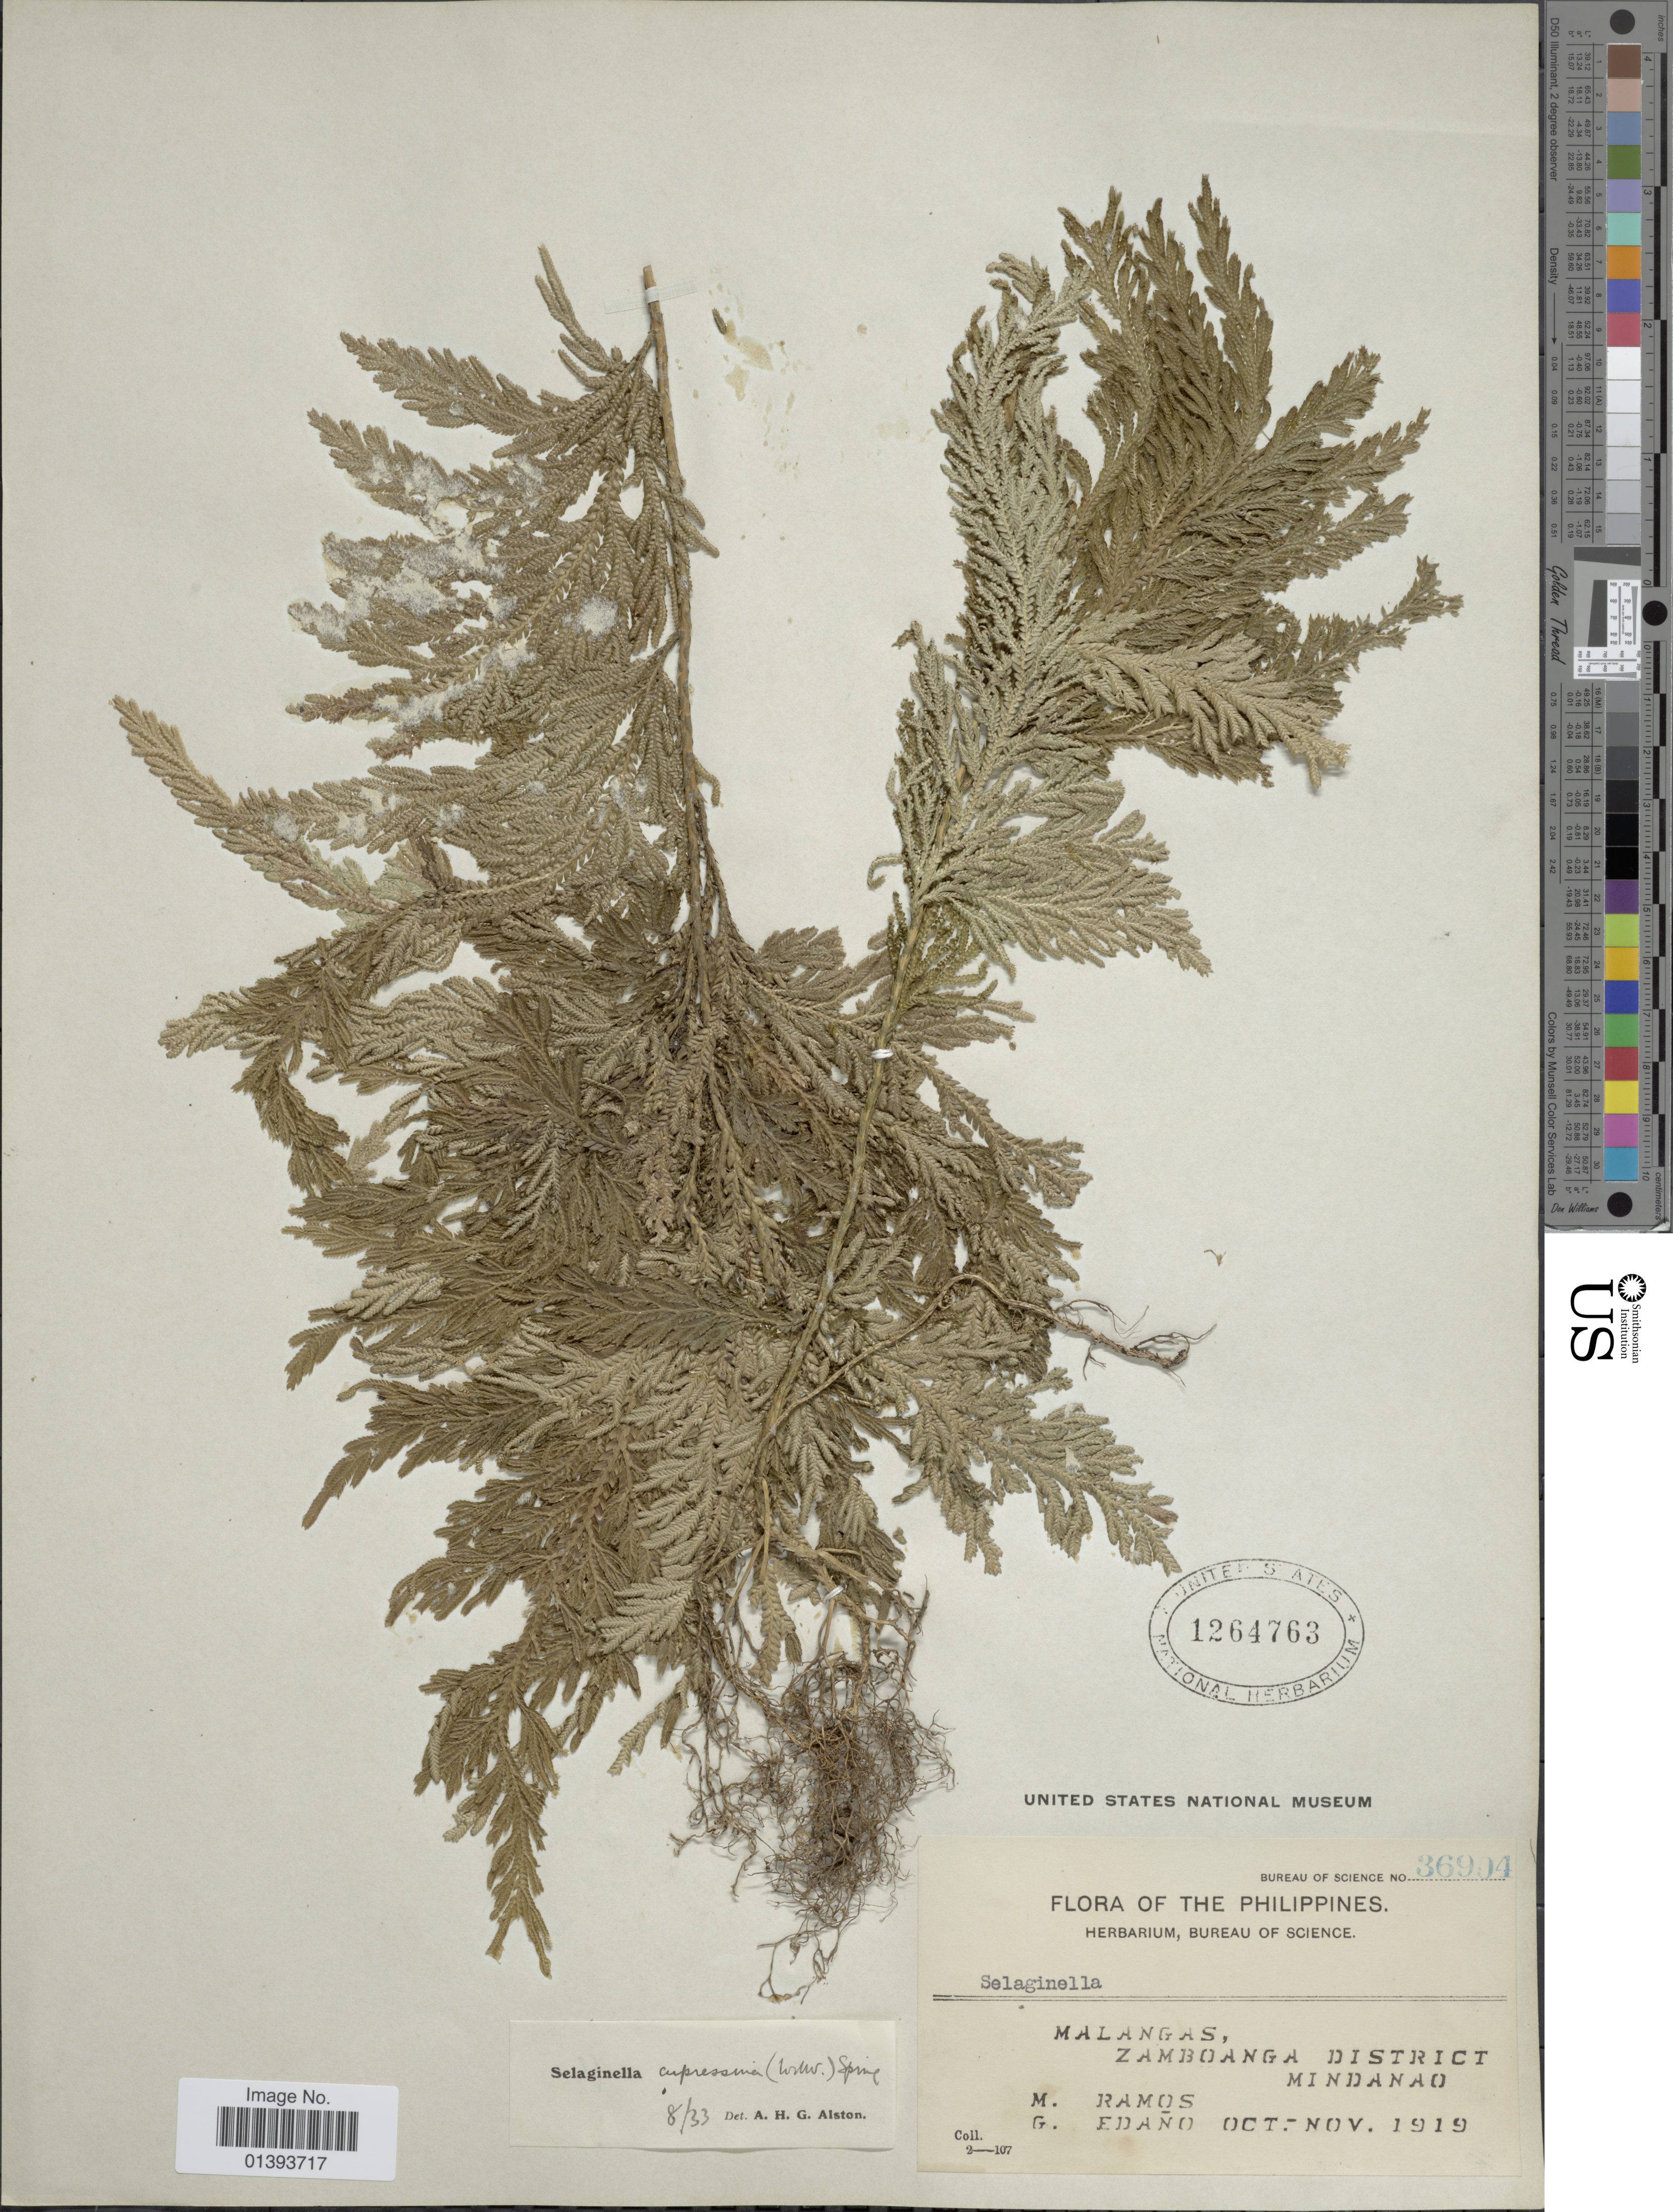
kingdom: Plantae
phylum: Tracheophyta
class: Lycopodiopsida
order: Selaginellales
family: Selaginellaceae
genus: Selaginella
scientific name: Selaginella cupressina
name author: (Willd.) Spring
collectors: M. Ramos & G. Edaño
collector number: Bureau of Science 36904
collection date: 1919-10/1919-11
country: Philippines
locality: Malangas, Zamboanga District, Mindanao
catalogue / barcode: US 1264763